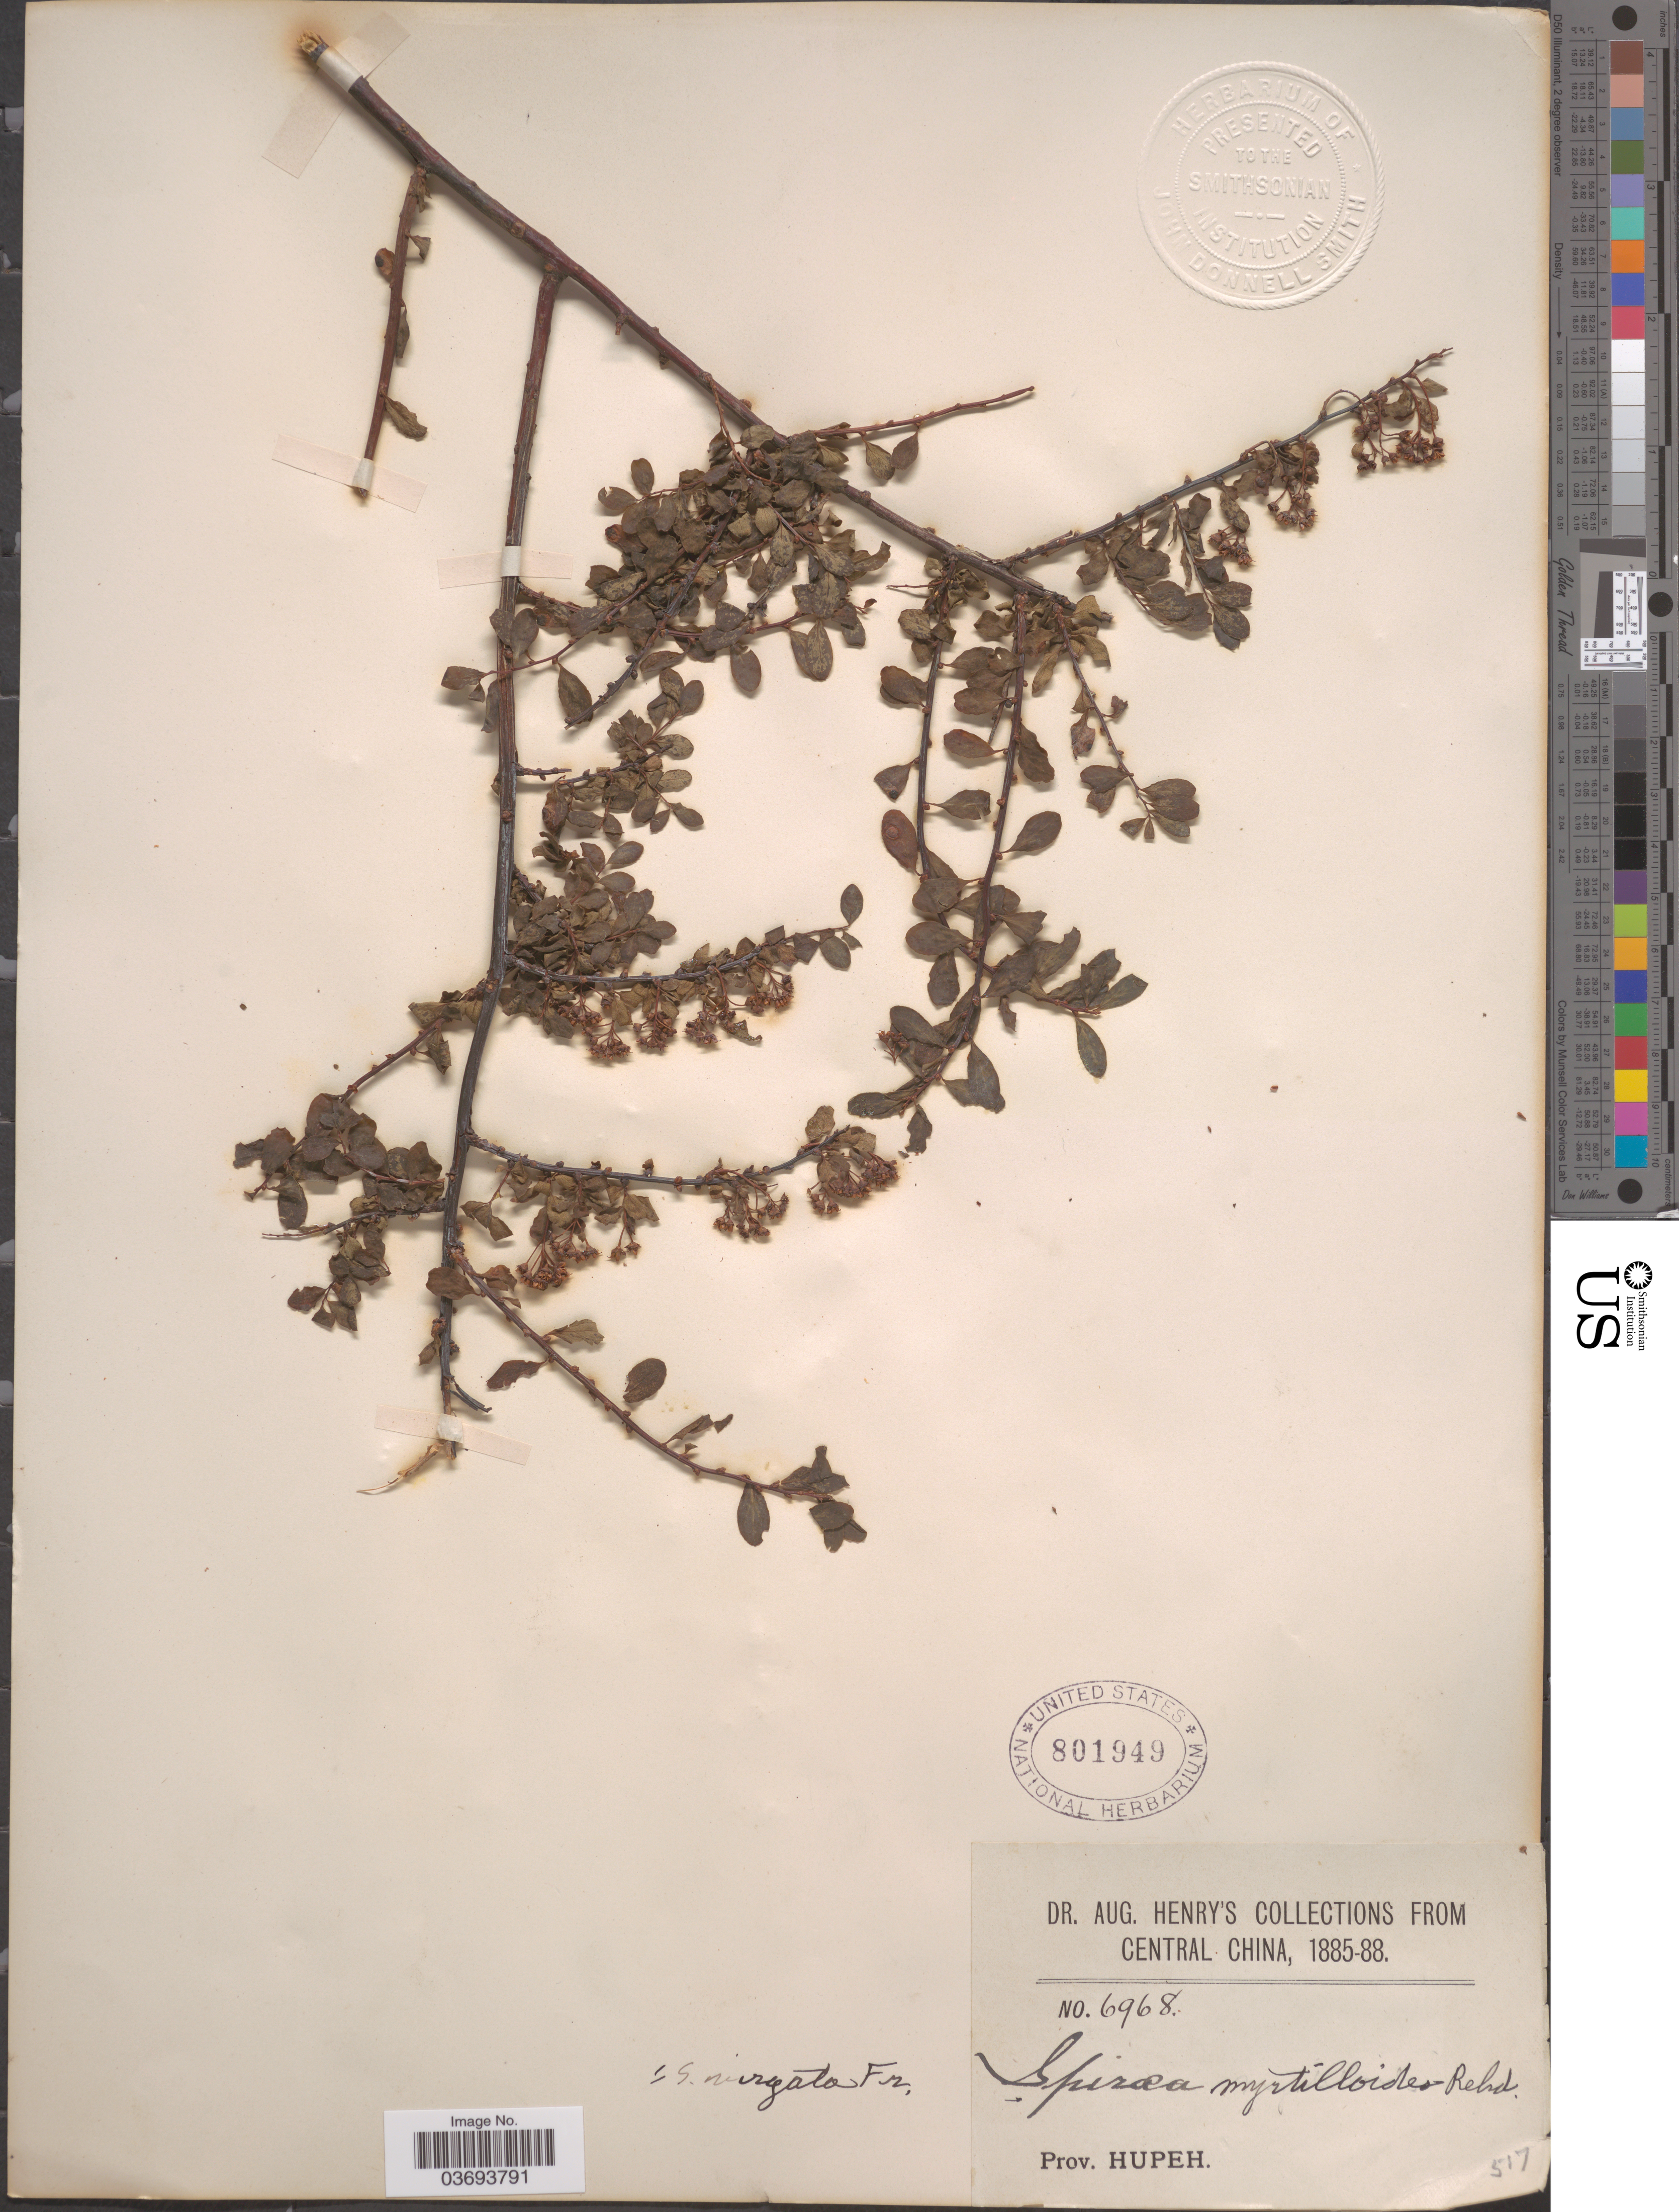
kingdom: Plantae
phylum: Tracheophyta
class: Magnoliopsida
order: Rosales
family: Rosaceae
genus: Spiraea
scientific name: Spiraea virgata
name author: Franch.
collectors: A. Henry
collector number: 6968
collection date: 1885/1888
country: China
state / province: Hubei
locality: Central China. Prov. Hupeh.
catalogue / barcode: US 801949